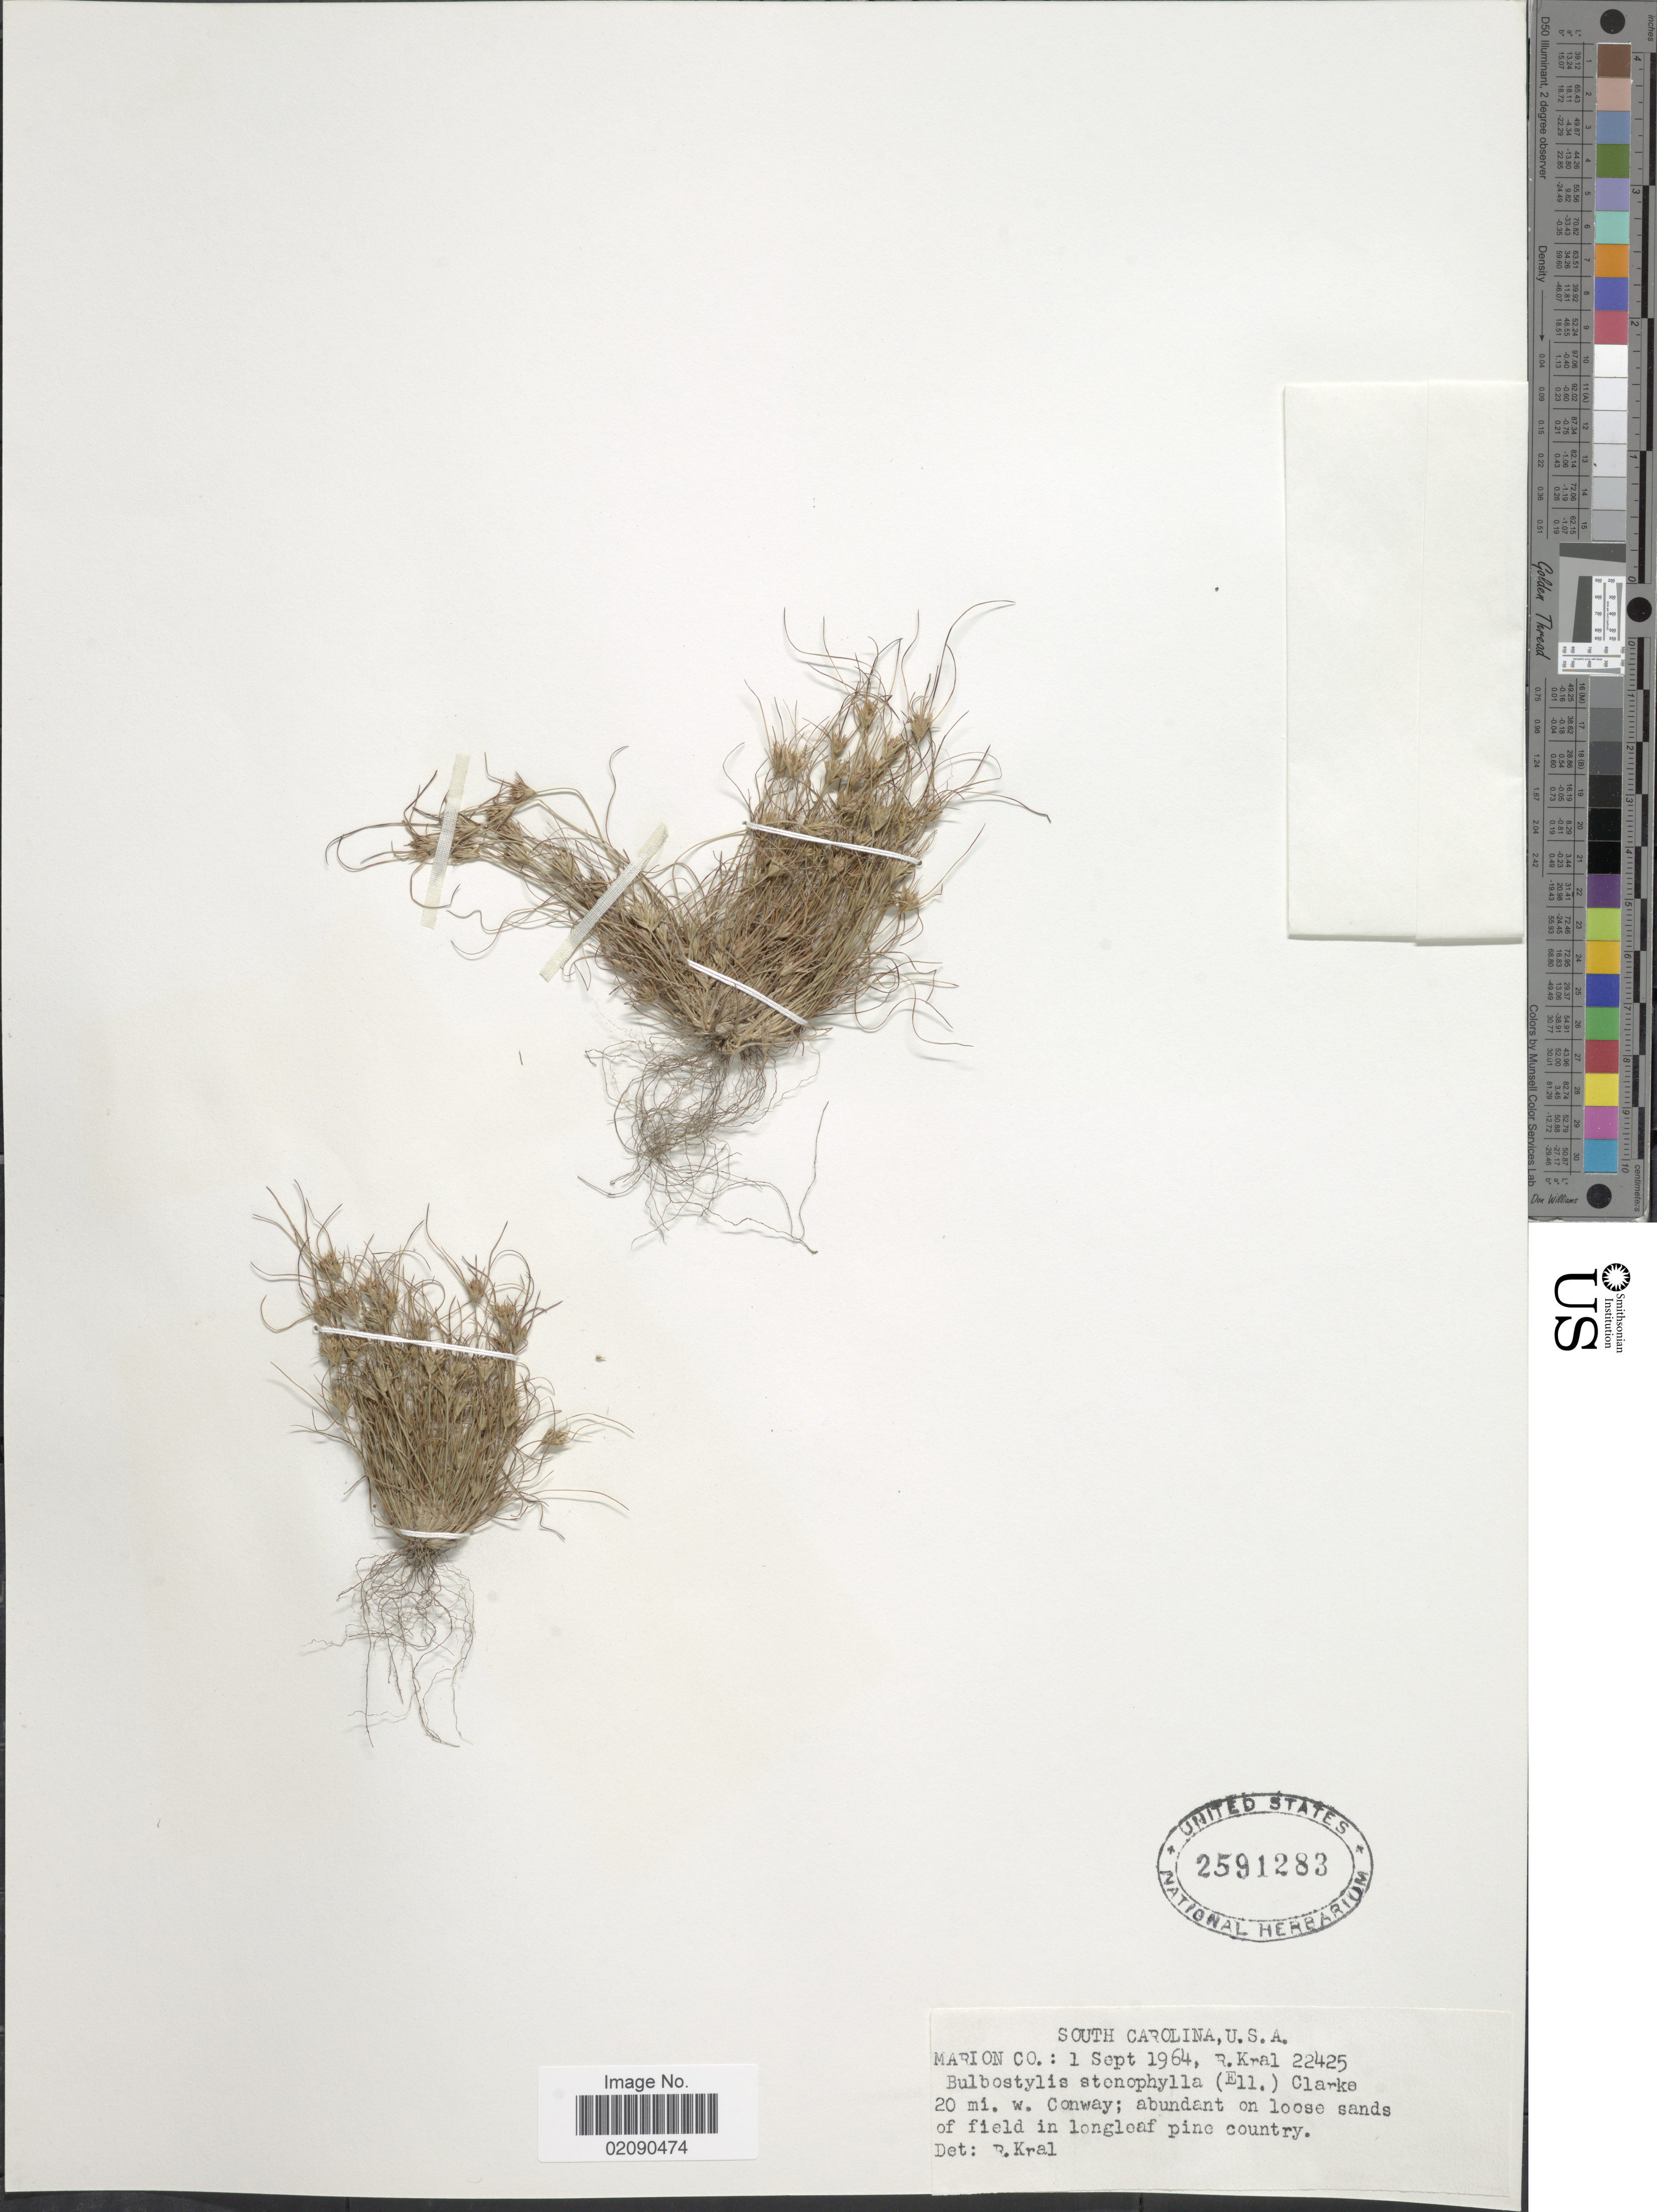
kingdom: Plantae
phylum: Tracheophyta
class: Liliopsida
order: Poales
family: Cyperaceae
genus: Bulbostylis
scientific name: Bulbostylis stenophylla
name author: (Elliott) C.B. Clarke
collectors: R. Kral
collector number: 22425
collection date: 1964-09-01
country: United States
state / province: South Carolina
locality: Marion Co; 20 mi w Conway; abundant on loose sands of field in longleaf pine country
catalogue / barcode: US 2591283